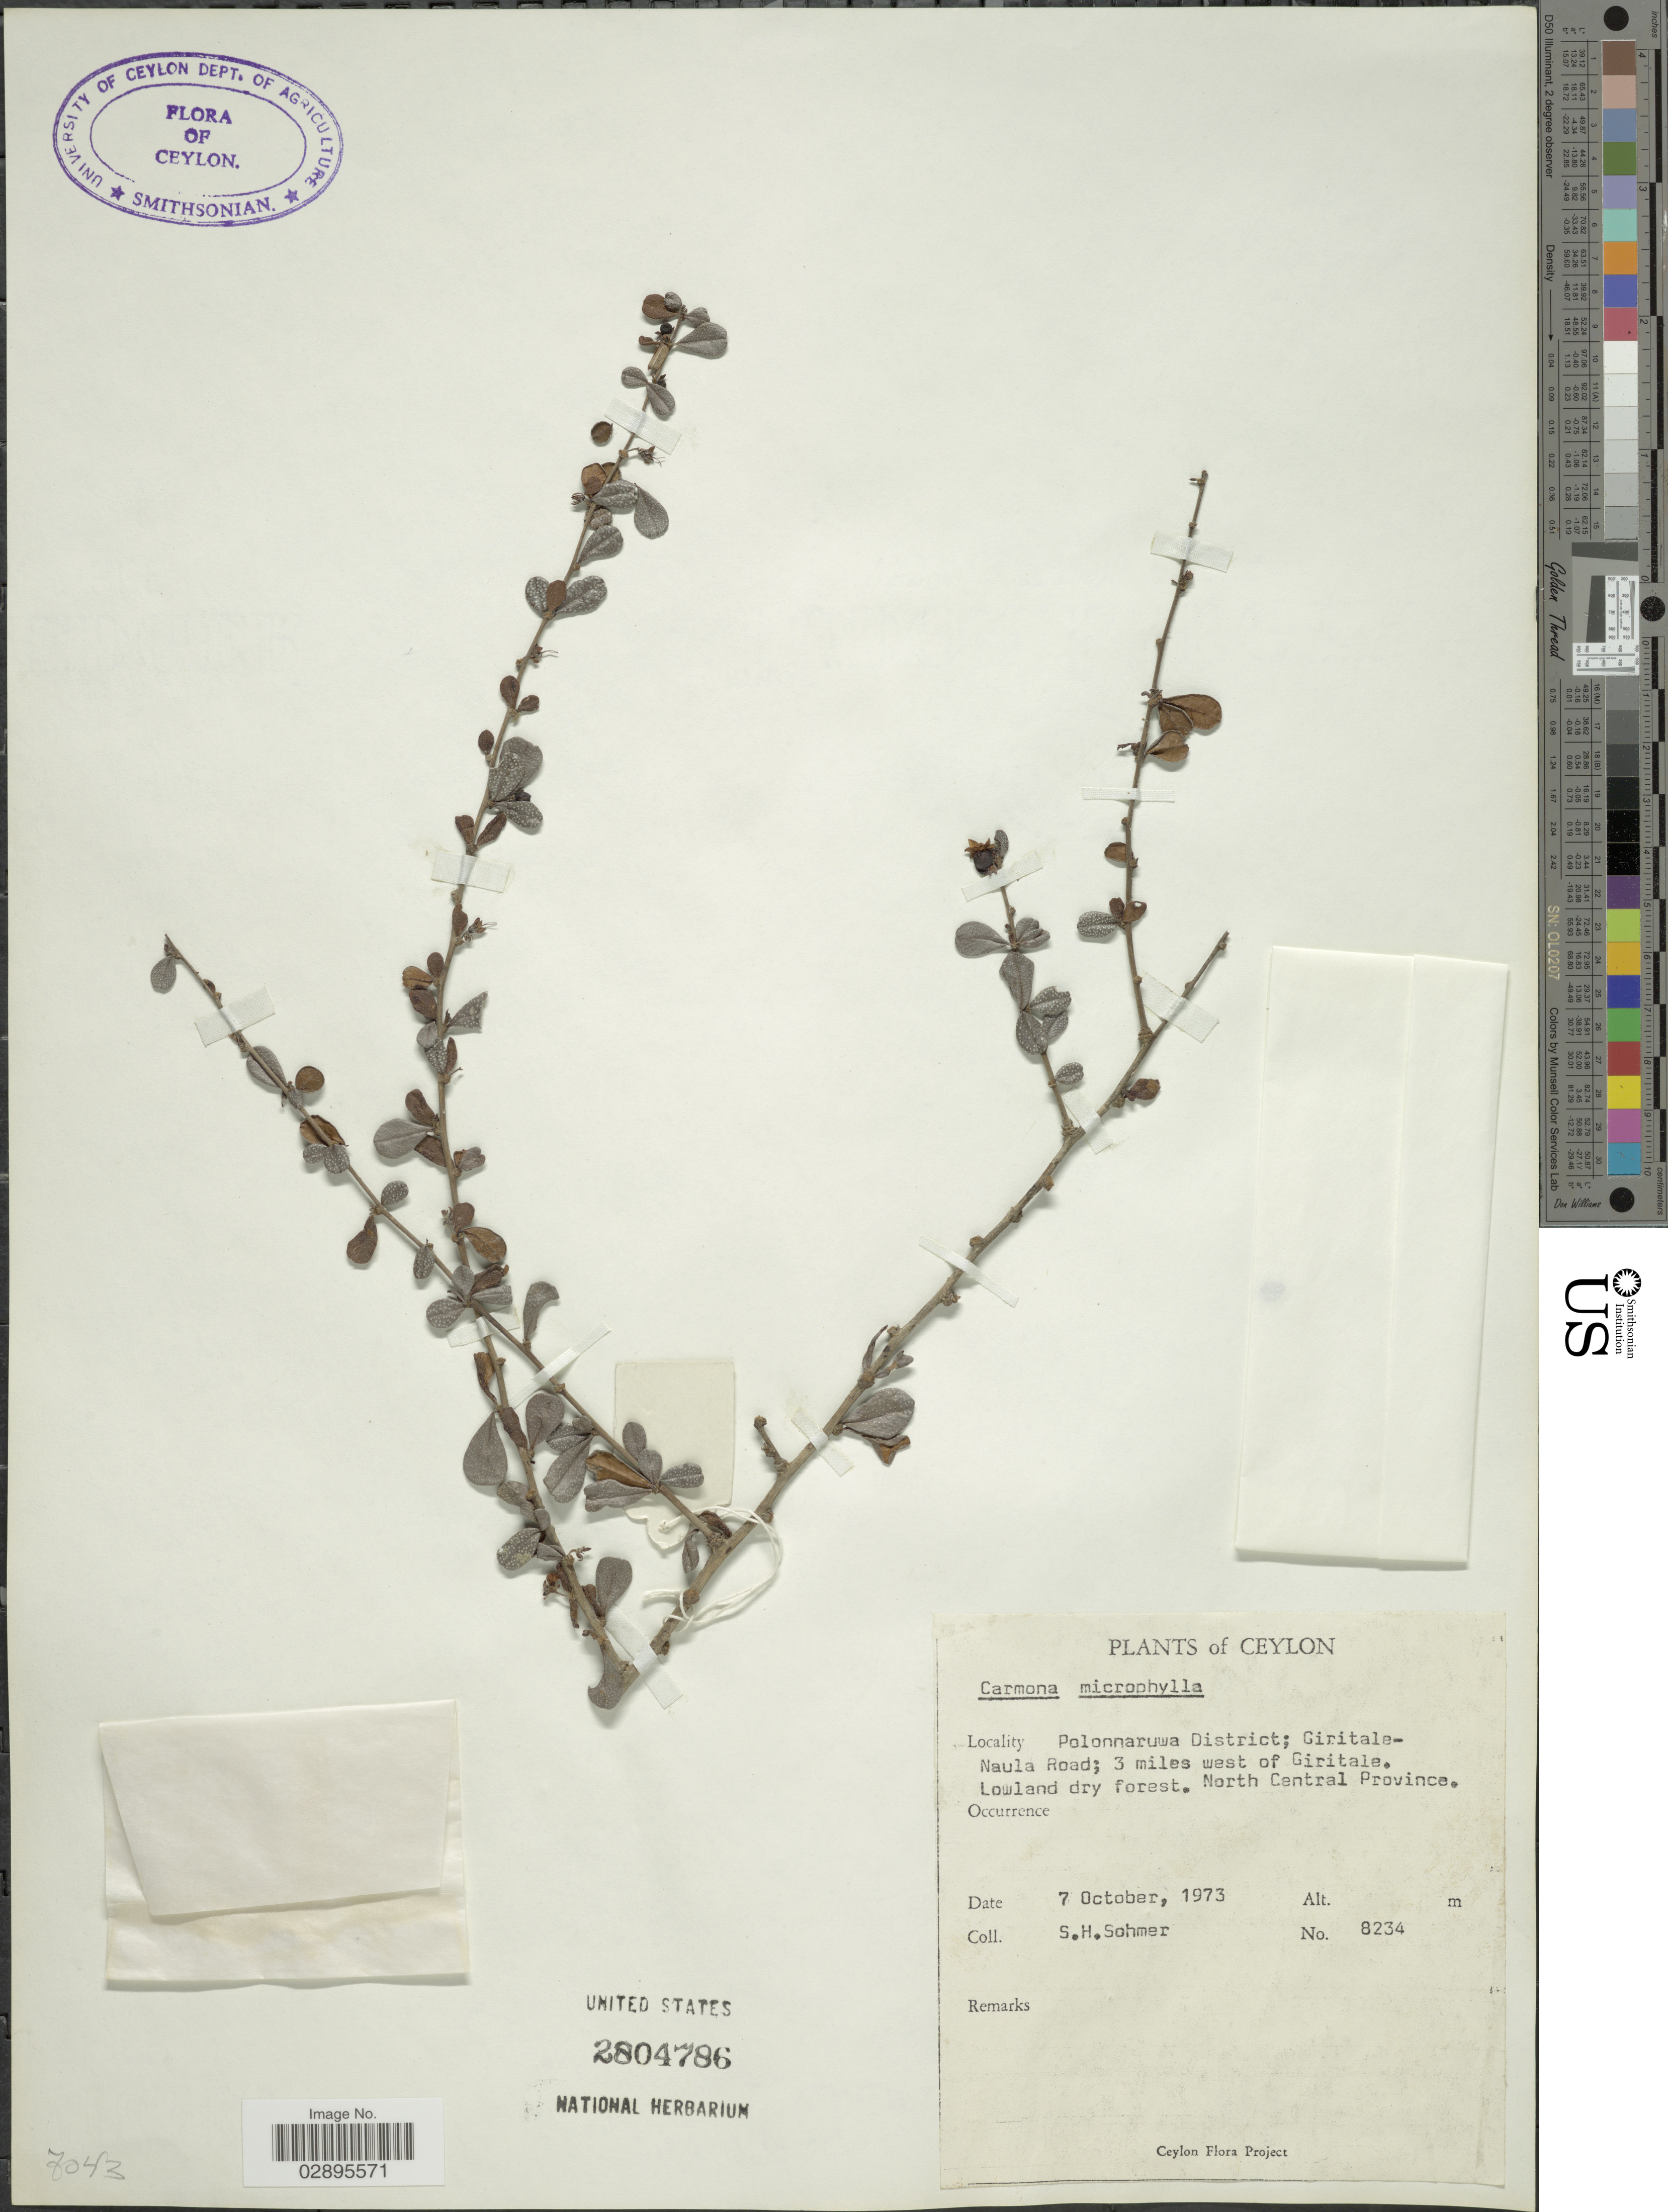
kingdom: Plantae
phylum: Tracheophyta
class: Magnoliopsida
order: Boraginales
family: Ehretiaceae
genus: Ehretia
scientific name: Ehretia microphylla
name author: Lam.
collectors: S. H. Sohmer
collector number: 8234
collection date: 1973-10-07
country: Sri Lanka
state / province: North Central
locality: Ceylon. Polonnaruwa District; Giritale-Naula Road; 3 miles west of Giritale. North Central Province.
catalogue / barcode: US 2804786